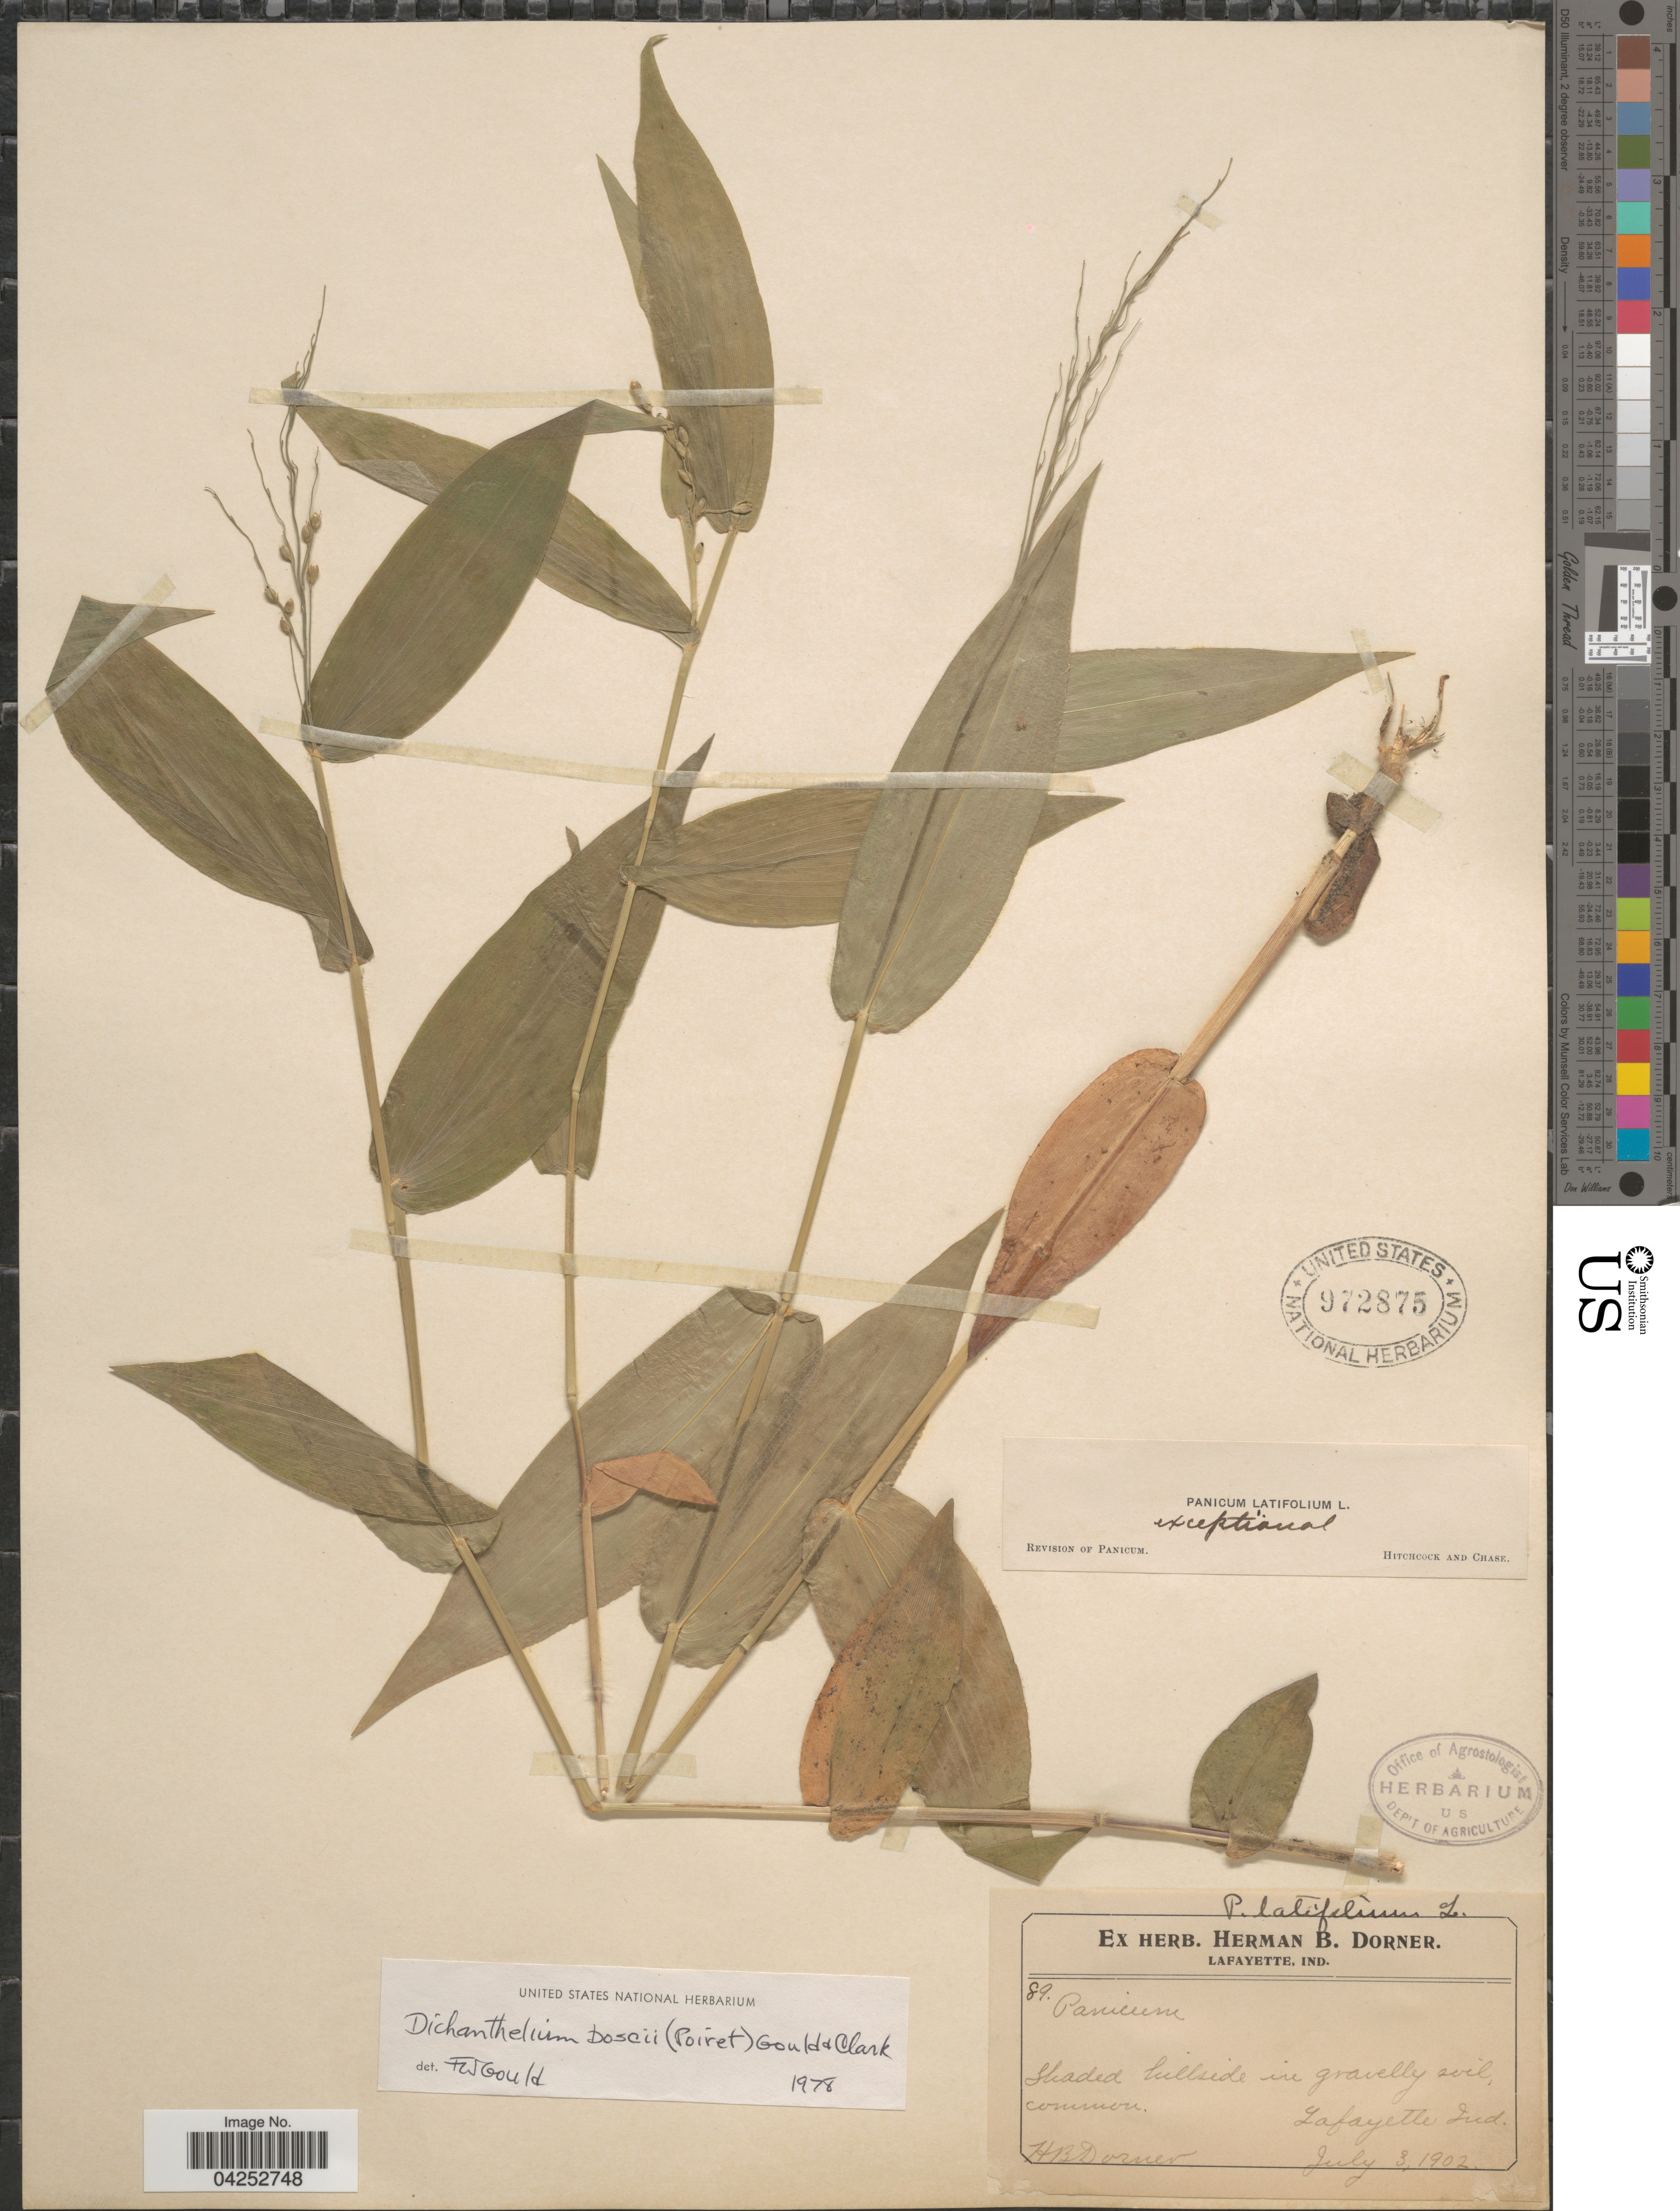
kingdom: Plantae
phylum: Tracheophyta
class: Liliopsida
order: Poales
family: Poaceae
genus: Dichanthelium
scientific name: Dichanthelium boscii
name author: (Poir.) Gould & C.A. Clark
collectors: H. Dorner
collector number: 89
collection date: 1902-07-03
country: United States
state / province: Indiana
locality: Lafayette.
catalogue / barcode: US 972875